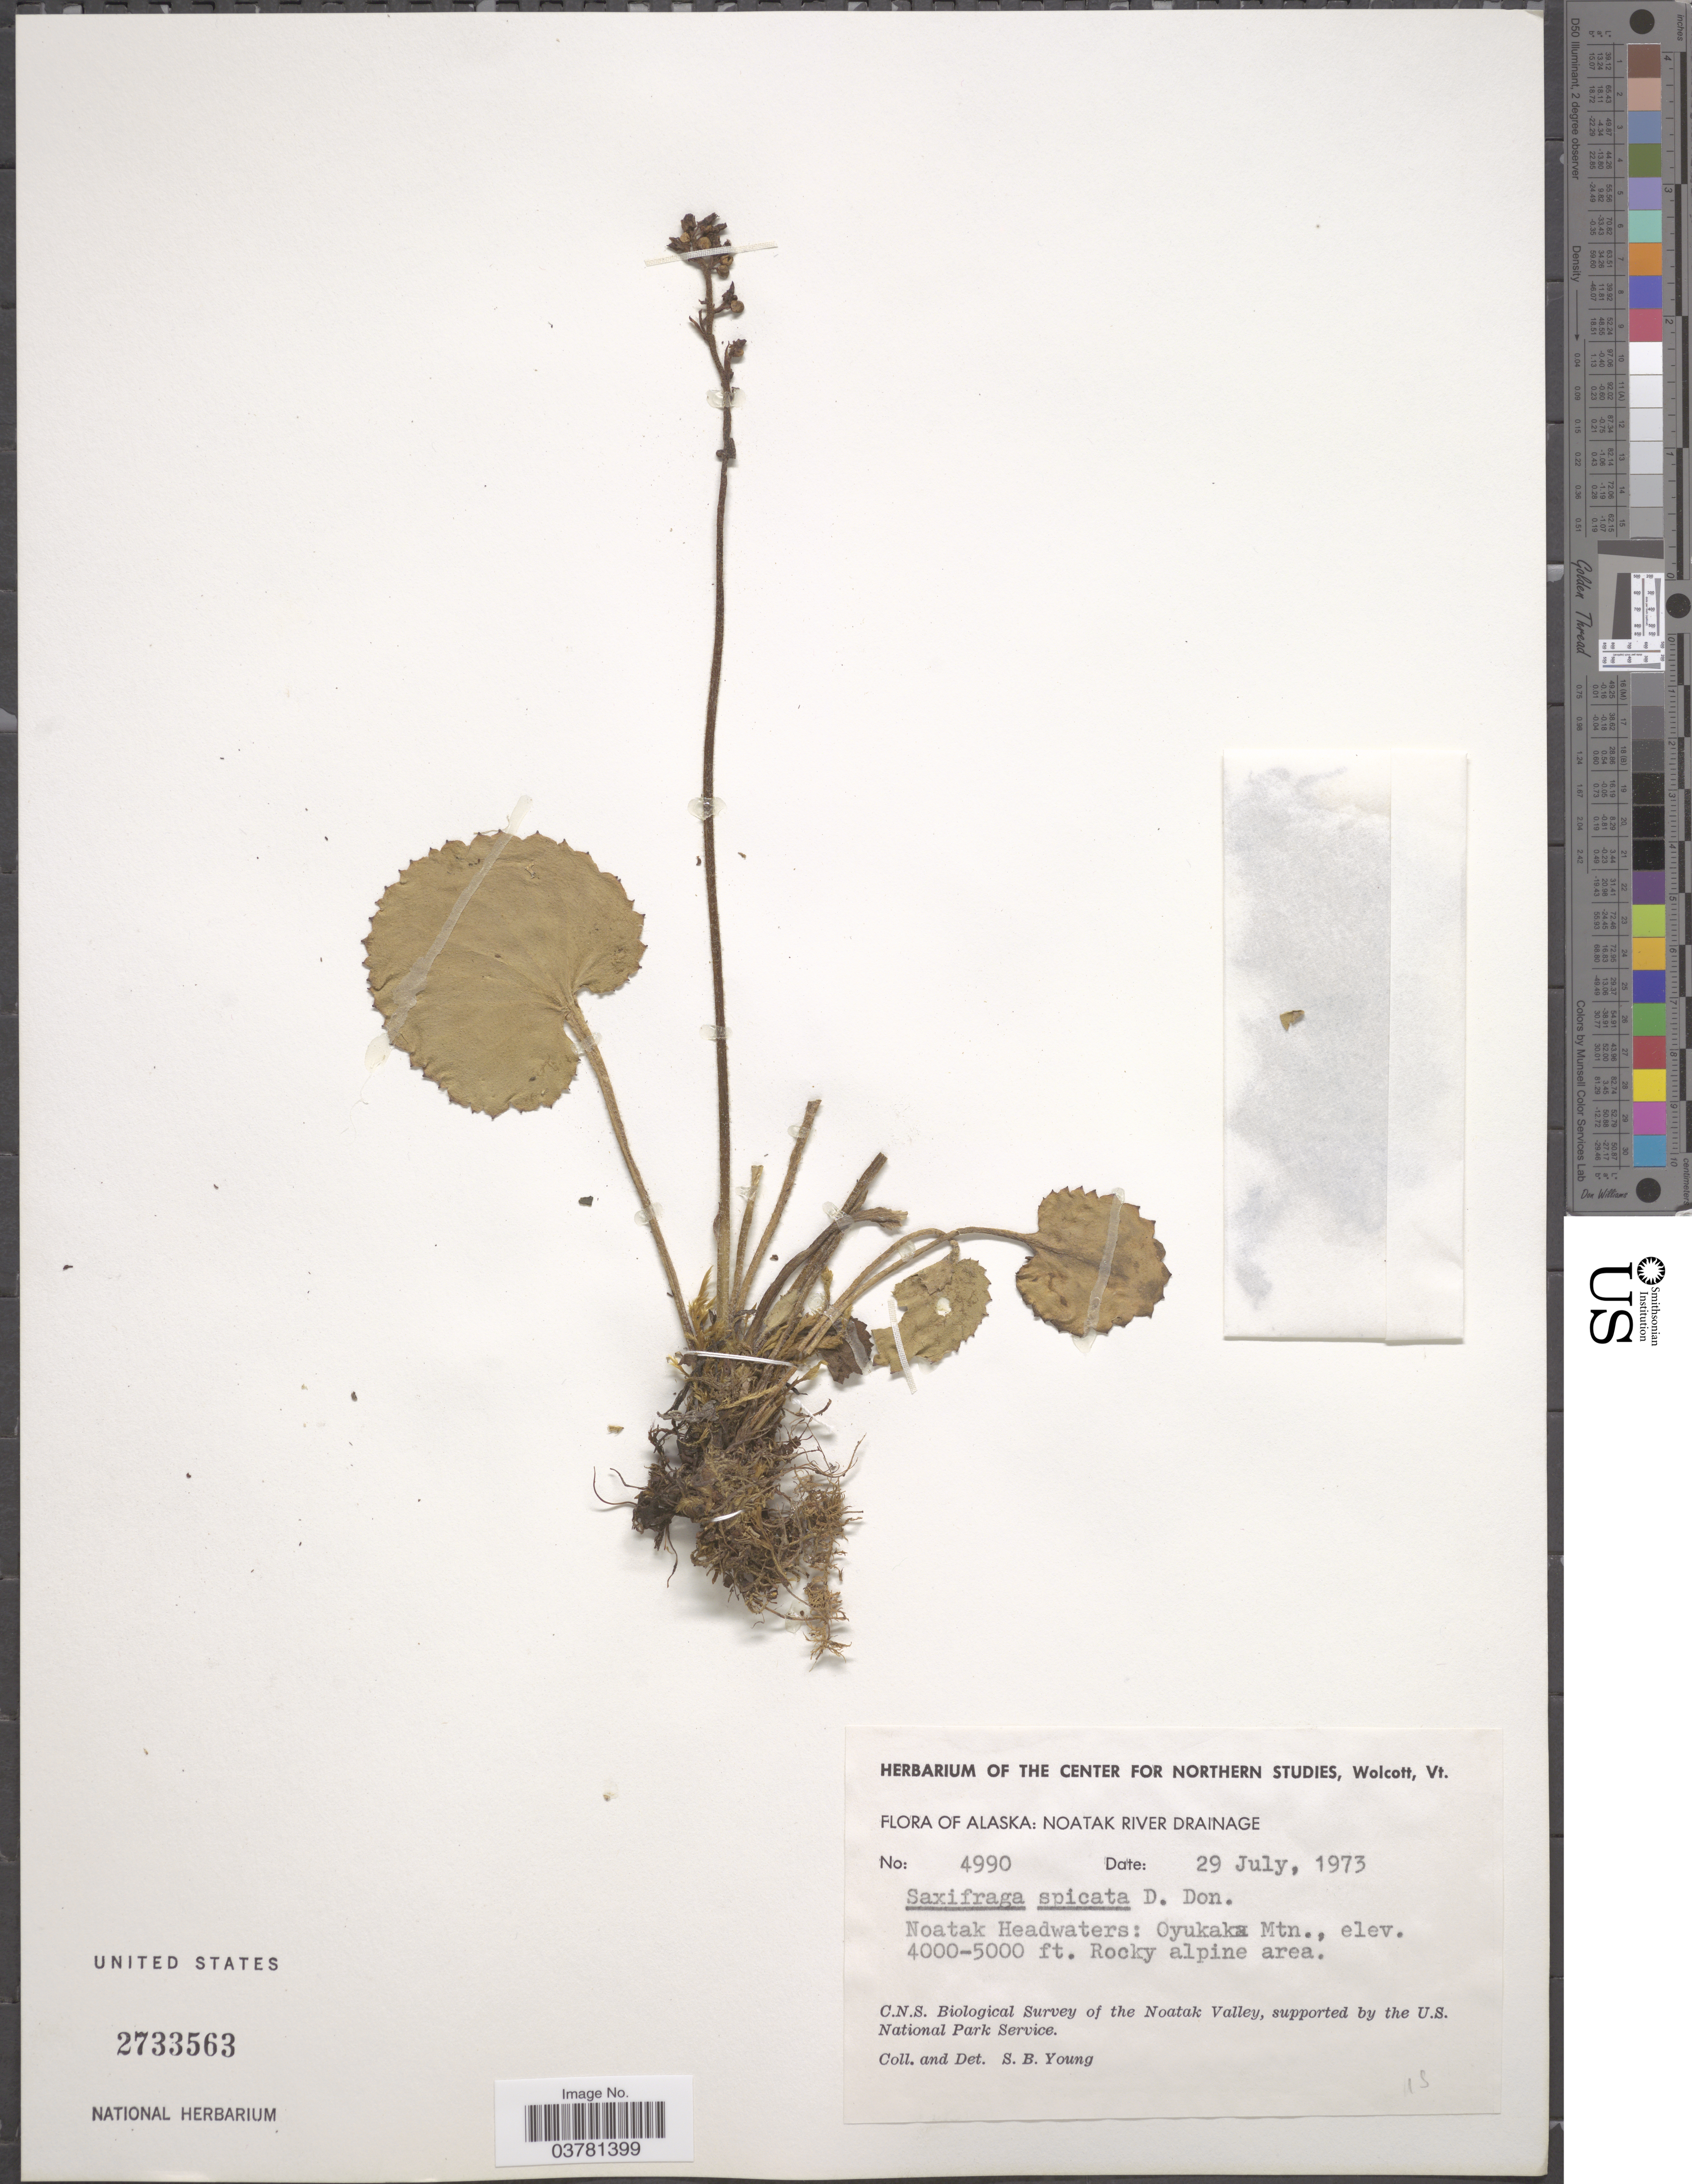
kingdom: Plantae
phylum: Tracheophyta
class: Magnoliopsida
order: Saxifragales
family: Saxifragaceae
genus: Micranthes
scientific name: Micranthes spicata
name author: (D. Don) Small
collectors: S. Young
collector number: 4990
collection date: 1973-07-29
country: United States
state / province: Alaska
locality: Noatak River Drainage. Noatak Headwaters: Oyukak Mtn., Rocky alpine area. C.N.S. Biological Survey of the Noatak Valley.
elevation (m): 1219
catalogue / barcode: US 2733563